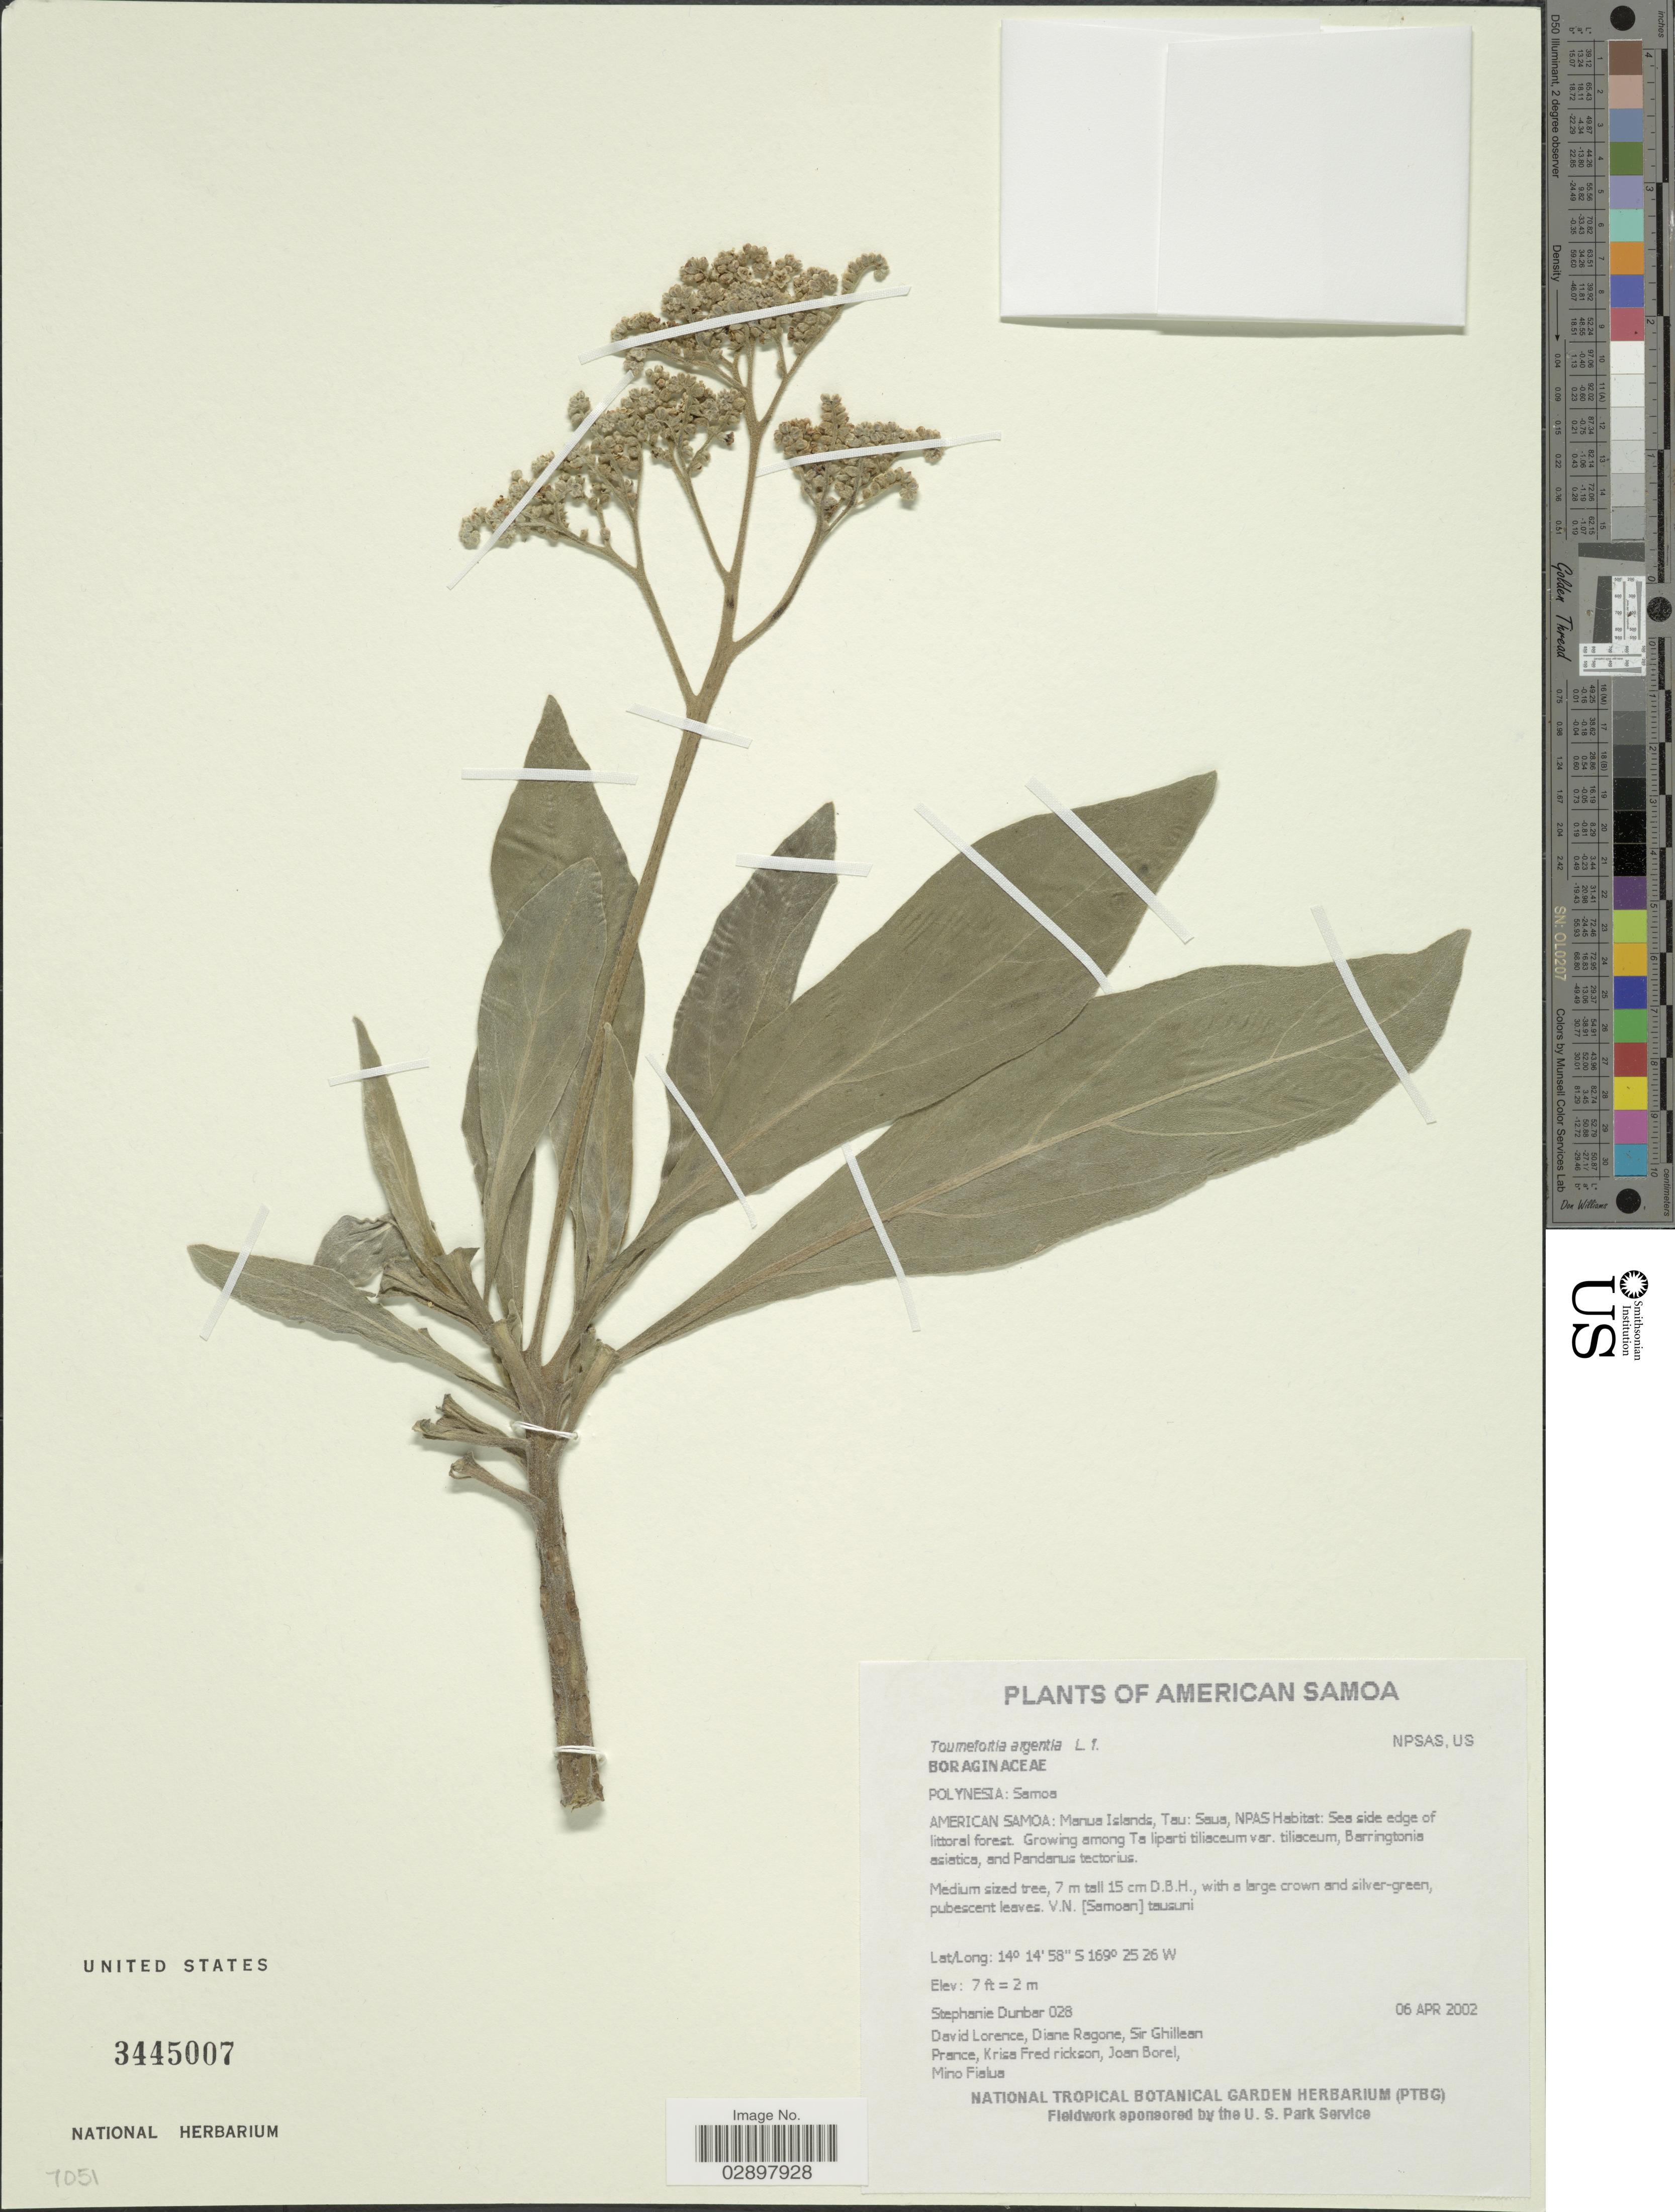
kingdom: Plantae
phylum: Tracheophyta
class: Magnoliopsida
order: Boraginales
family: Heliotropiaceae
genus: Heliotropium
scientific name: Heliotropium arboreum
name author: (Blanco) Mabberley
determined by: Wagner, W. L., (BOT), Smithsonian Institution - National Museum of Natural History (UNITED STATES)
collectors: S. Dunbar, D. Lorence, D. Ragone, G. T. Prance & et al.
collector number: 028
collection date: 2002-04-06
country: American Samoa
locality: Polynesia: Samoa. Manua Islands, Tau: Saua, NPAS.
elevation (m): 2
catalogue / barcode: US 3445007